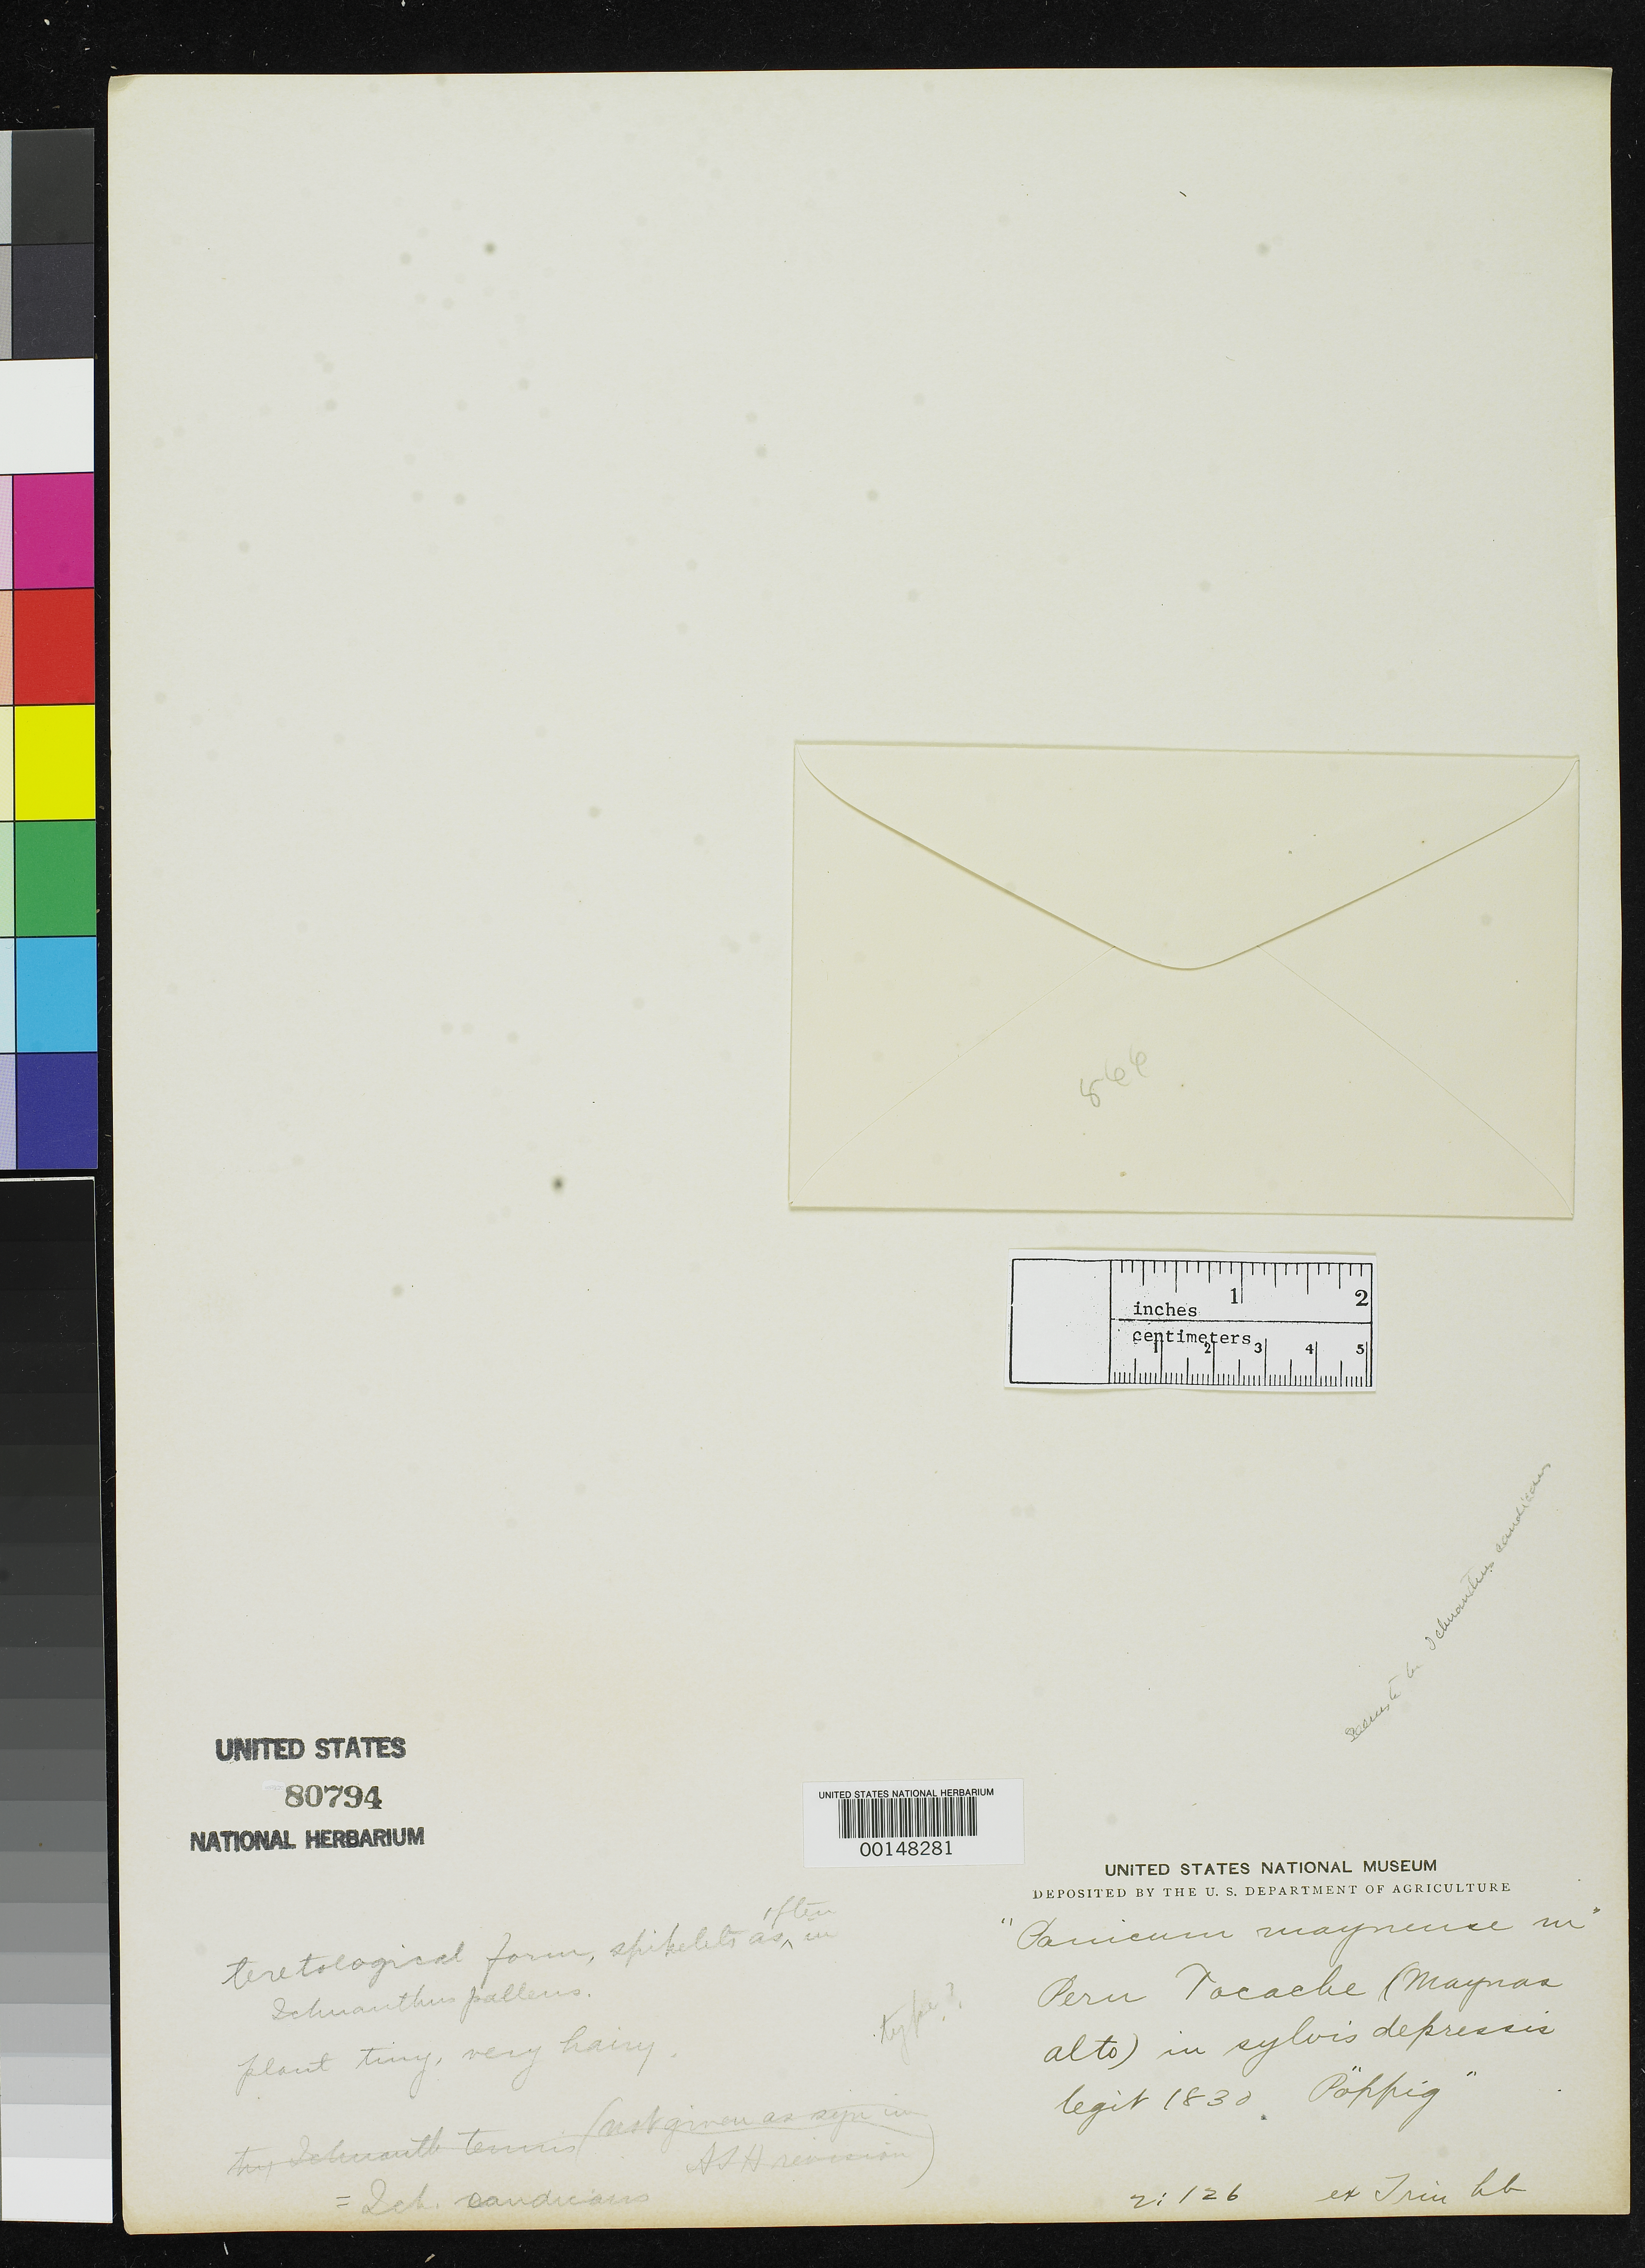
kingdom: Plantae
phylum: Tracheophyta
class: Liliopsida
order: Poales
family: Poaceae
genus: Panicum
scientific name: Panicum maynense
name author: Trin.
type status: Type Fragment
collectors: E. F. Poeppig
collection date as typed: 1830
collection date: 1830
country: Peru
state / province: San Martín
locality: Tocache, Maynas Alto.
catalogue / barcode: US 80794